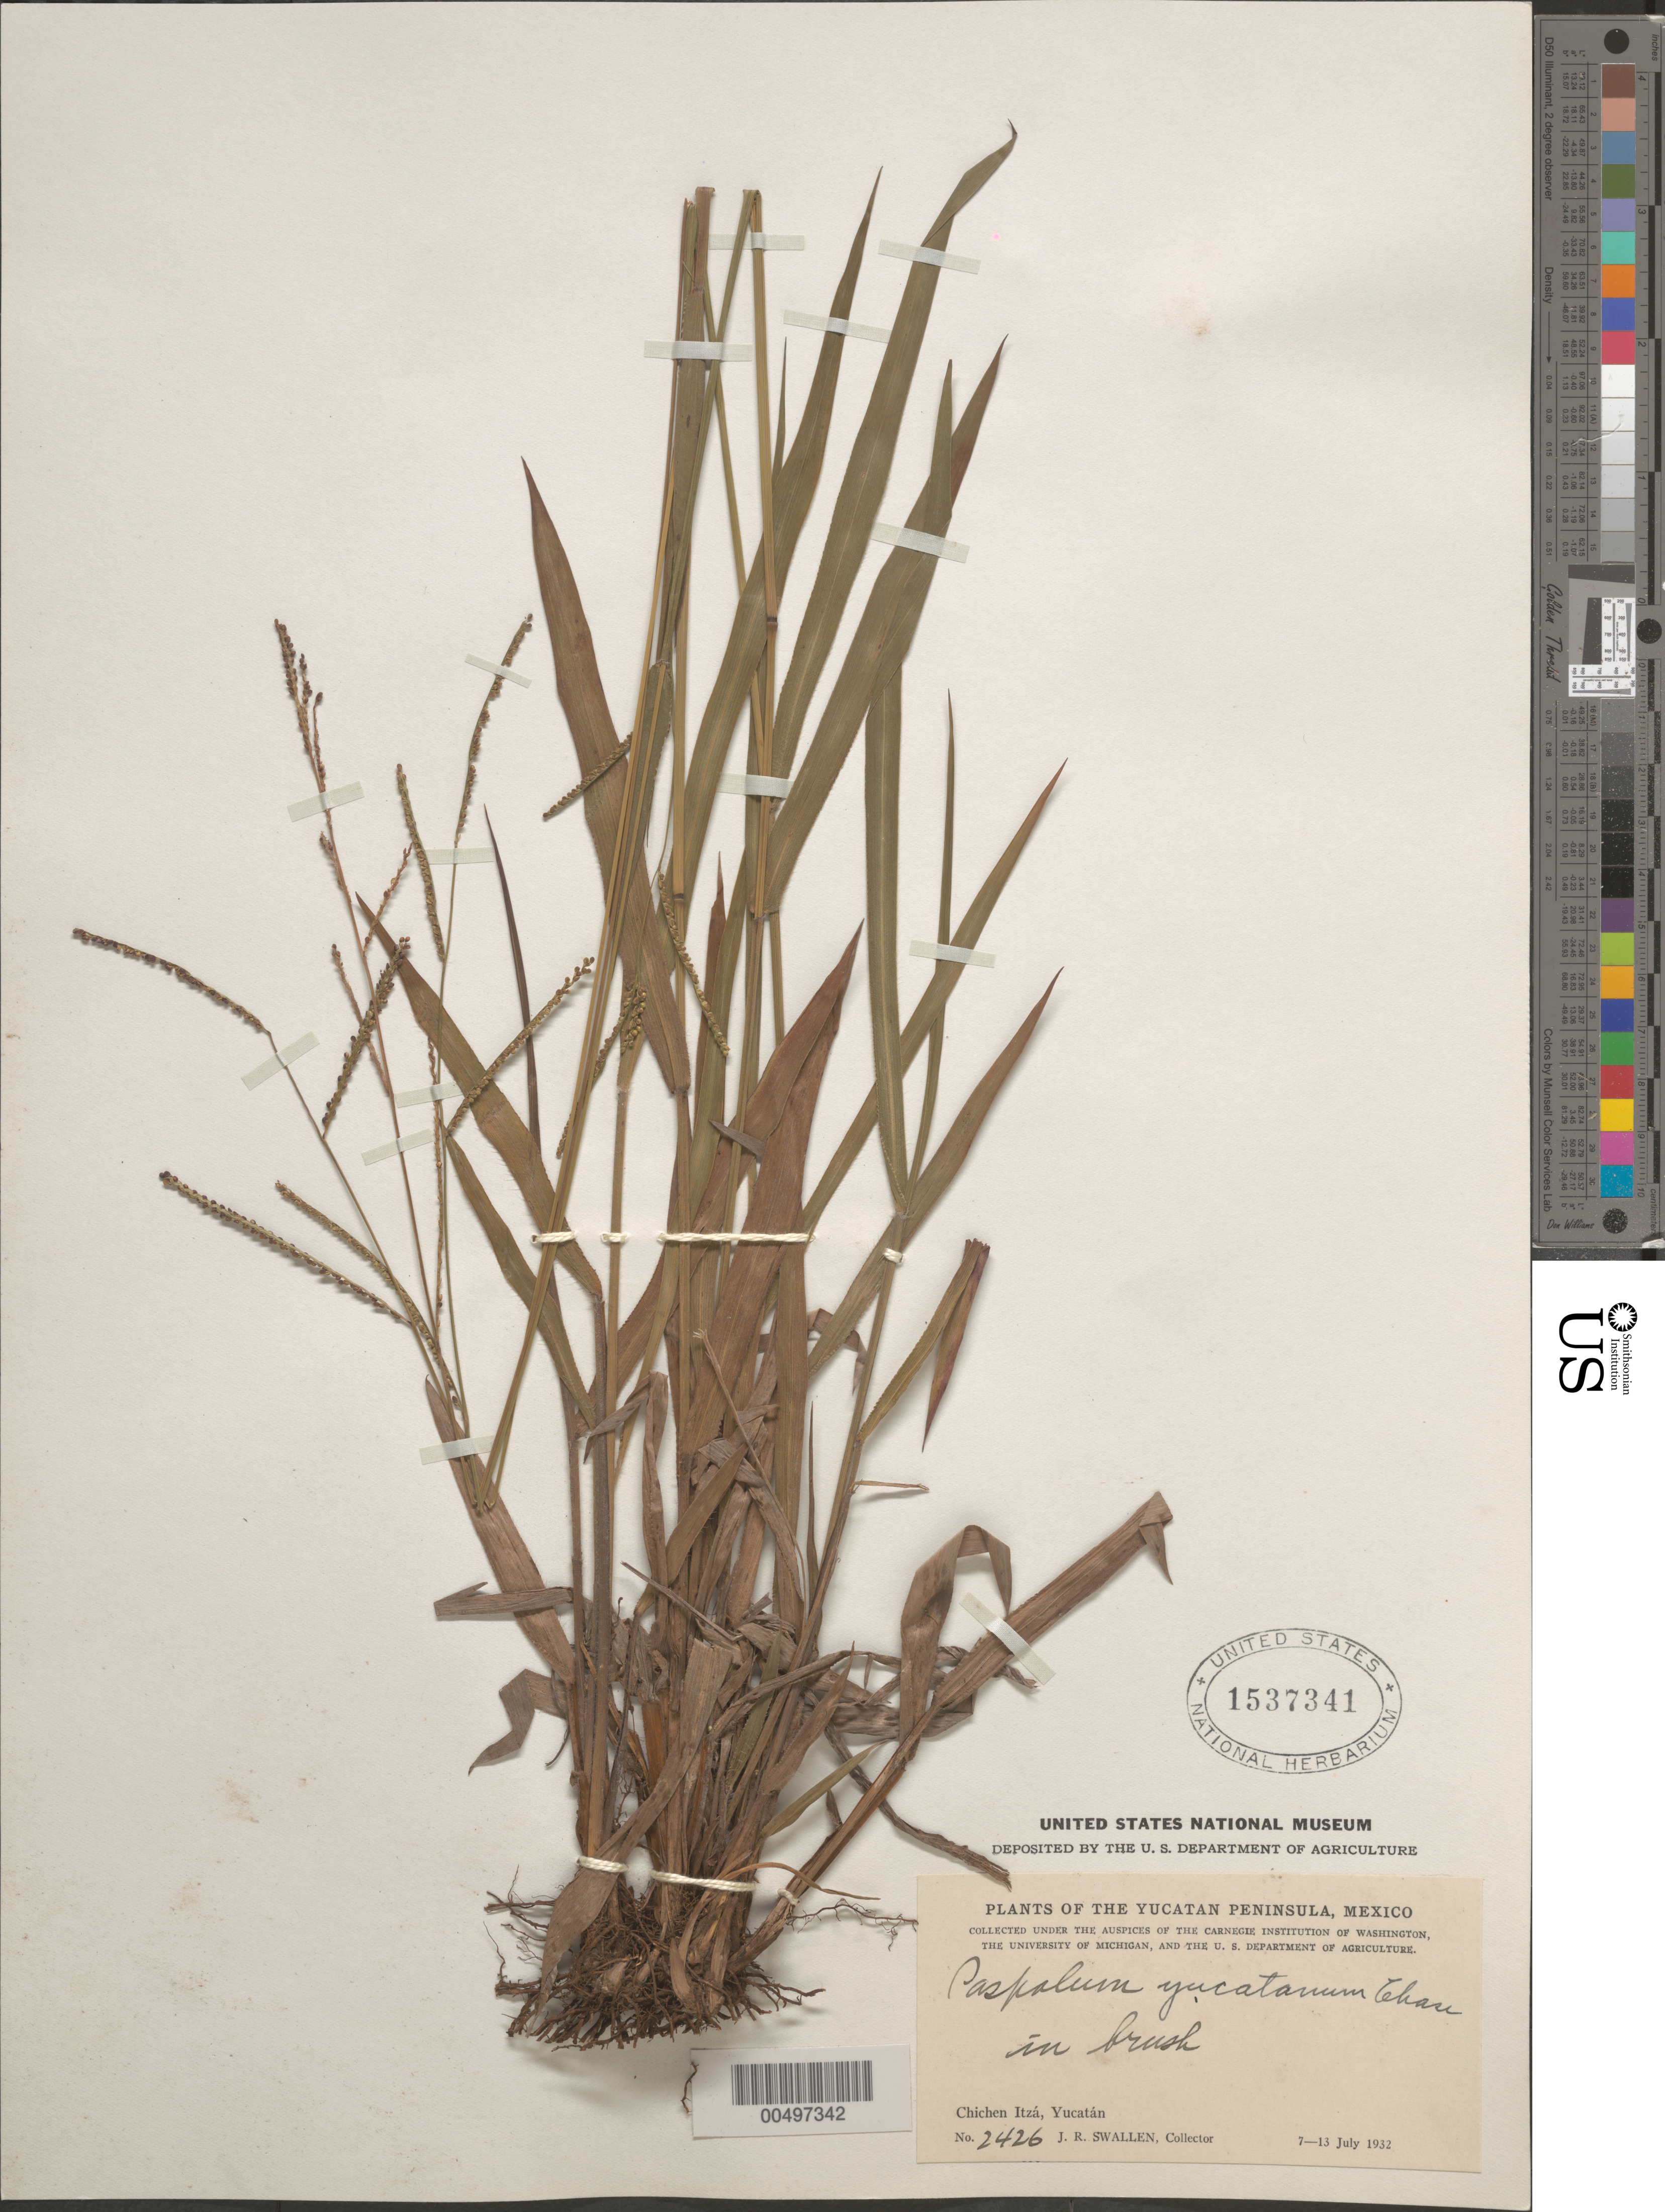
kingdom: Plantae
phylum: Tracheophyta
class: Liliopsida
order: Poales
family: Poaceae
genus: Paspalum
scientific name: Paspalum blodgettii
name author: Chapm.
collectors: J. R. Swallen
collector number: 2426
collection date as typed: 7 Jul 1932 to 13 Jul 1932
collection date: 1932-07-07/1932-07-13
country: Mexico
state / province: Yucatan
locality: Yucatan Peninsula, Chichen Itz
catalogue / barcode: US 1537341